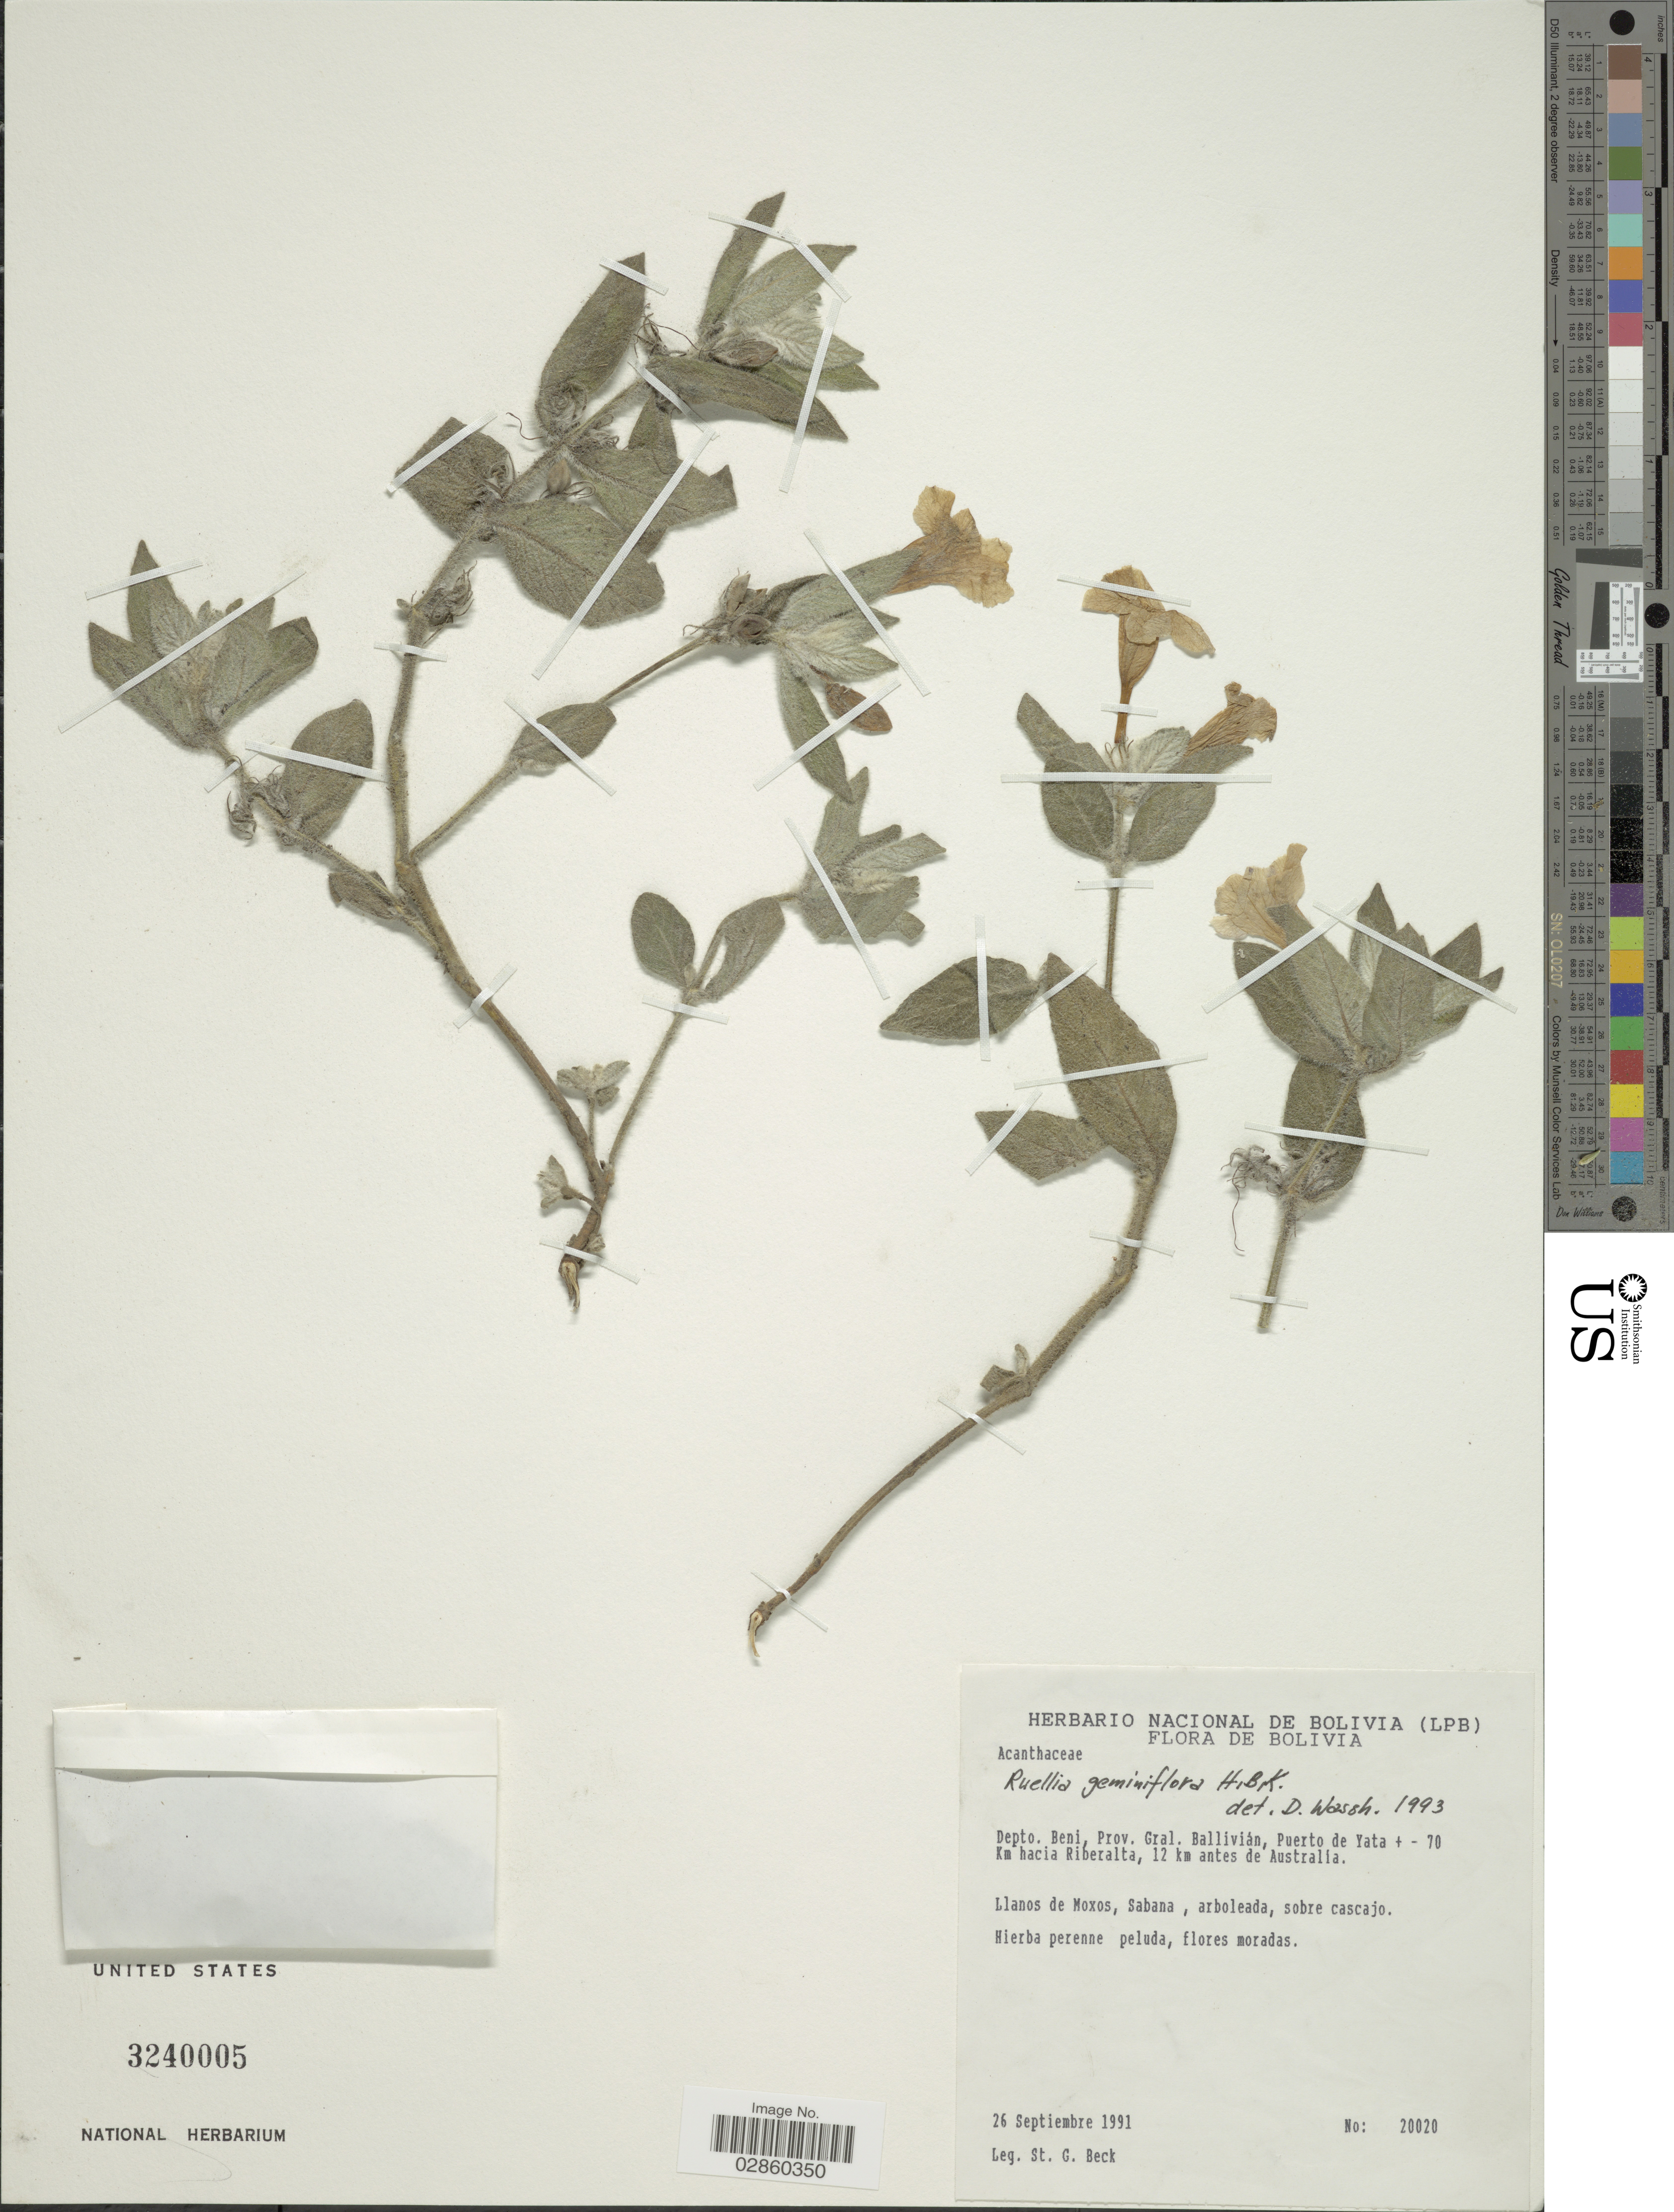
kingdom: Plantae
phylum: Tracheophyta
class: Magnoliopsida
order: Lamiales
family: Acanthaceae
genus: Ruellia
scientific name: Ruellia geminiflora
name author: Kunth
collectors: S. G. Beck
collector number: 20020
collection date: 1991-09-26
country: Bolivia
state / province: Beni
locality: Depto. Beni, Prov. Gral. Ballivián, Puerto de Yata + - 70 Km hacia Riberalta, 12 km antes de Australia. Llanos de Moxos, Sabana, arboleada, sobre cascajo.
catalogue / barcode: US 3240005